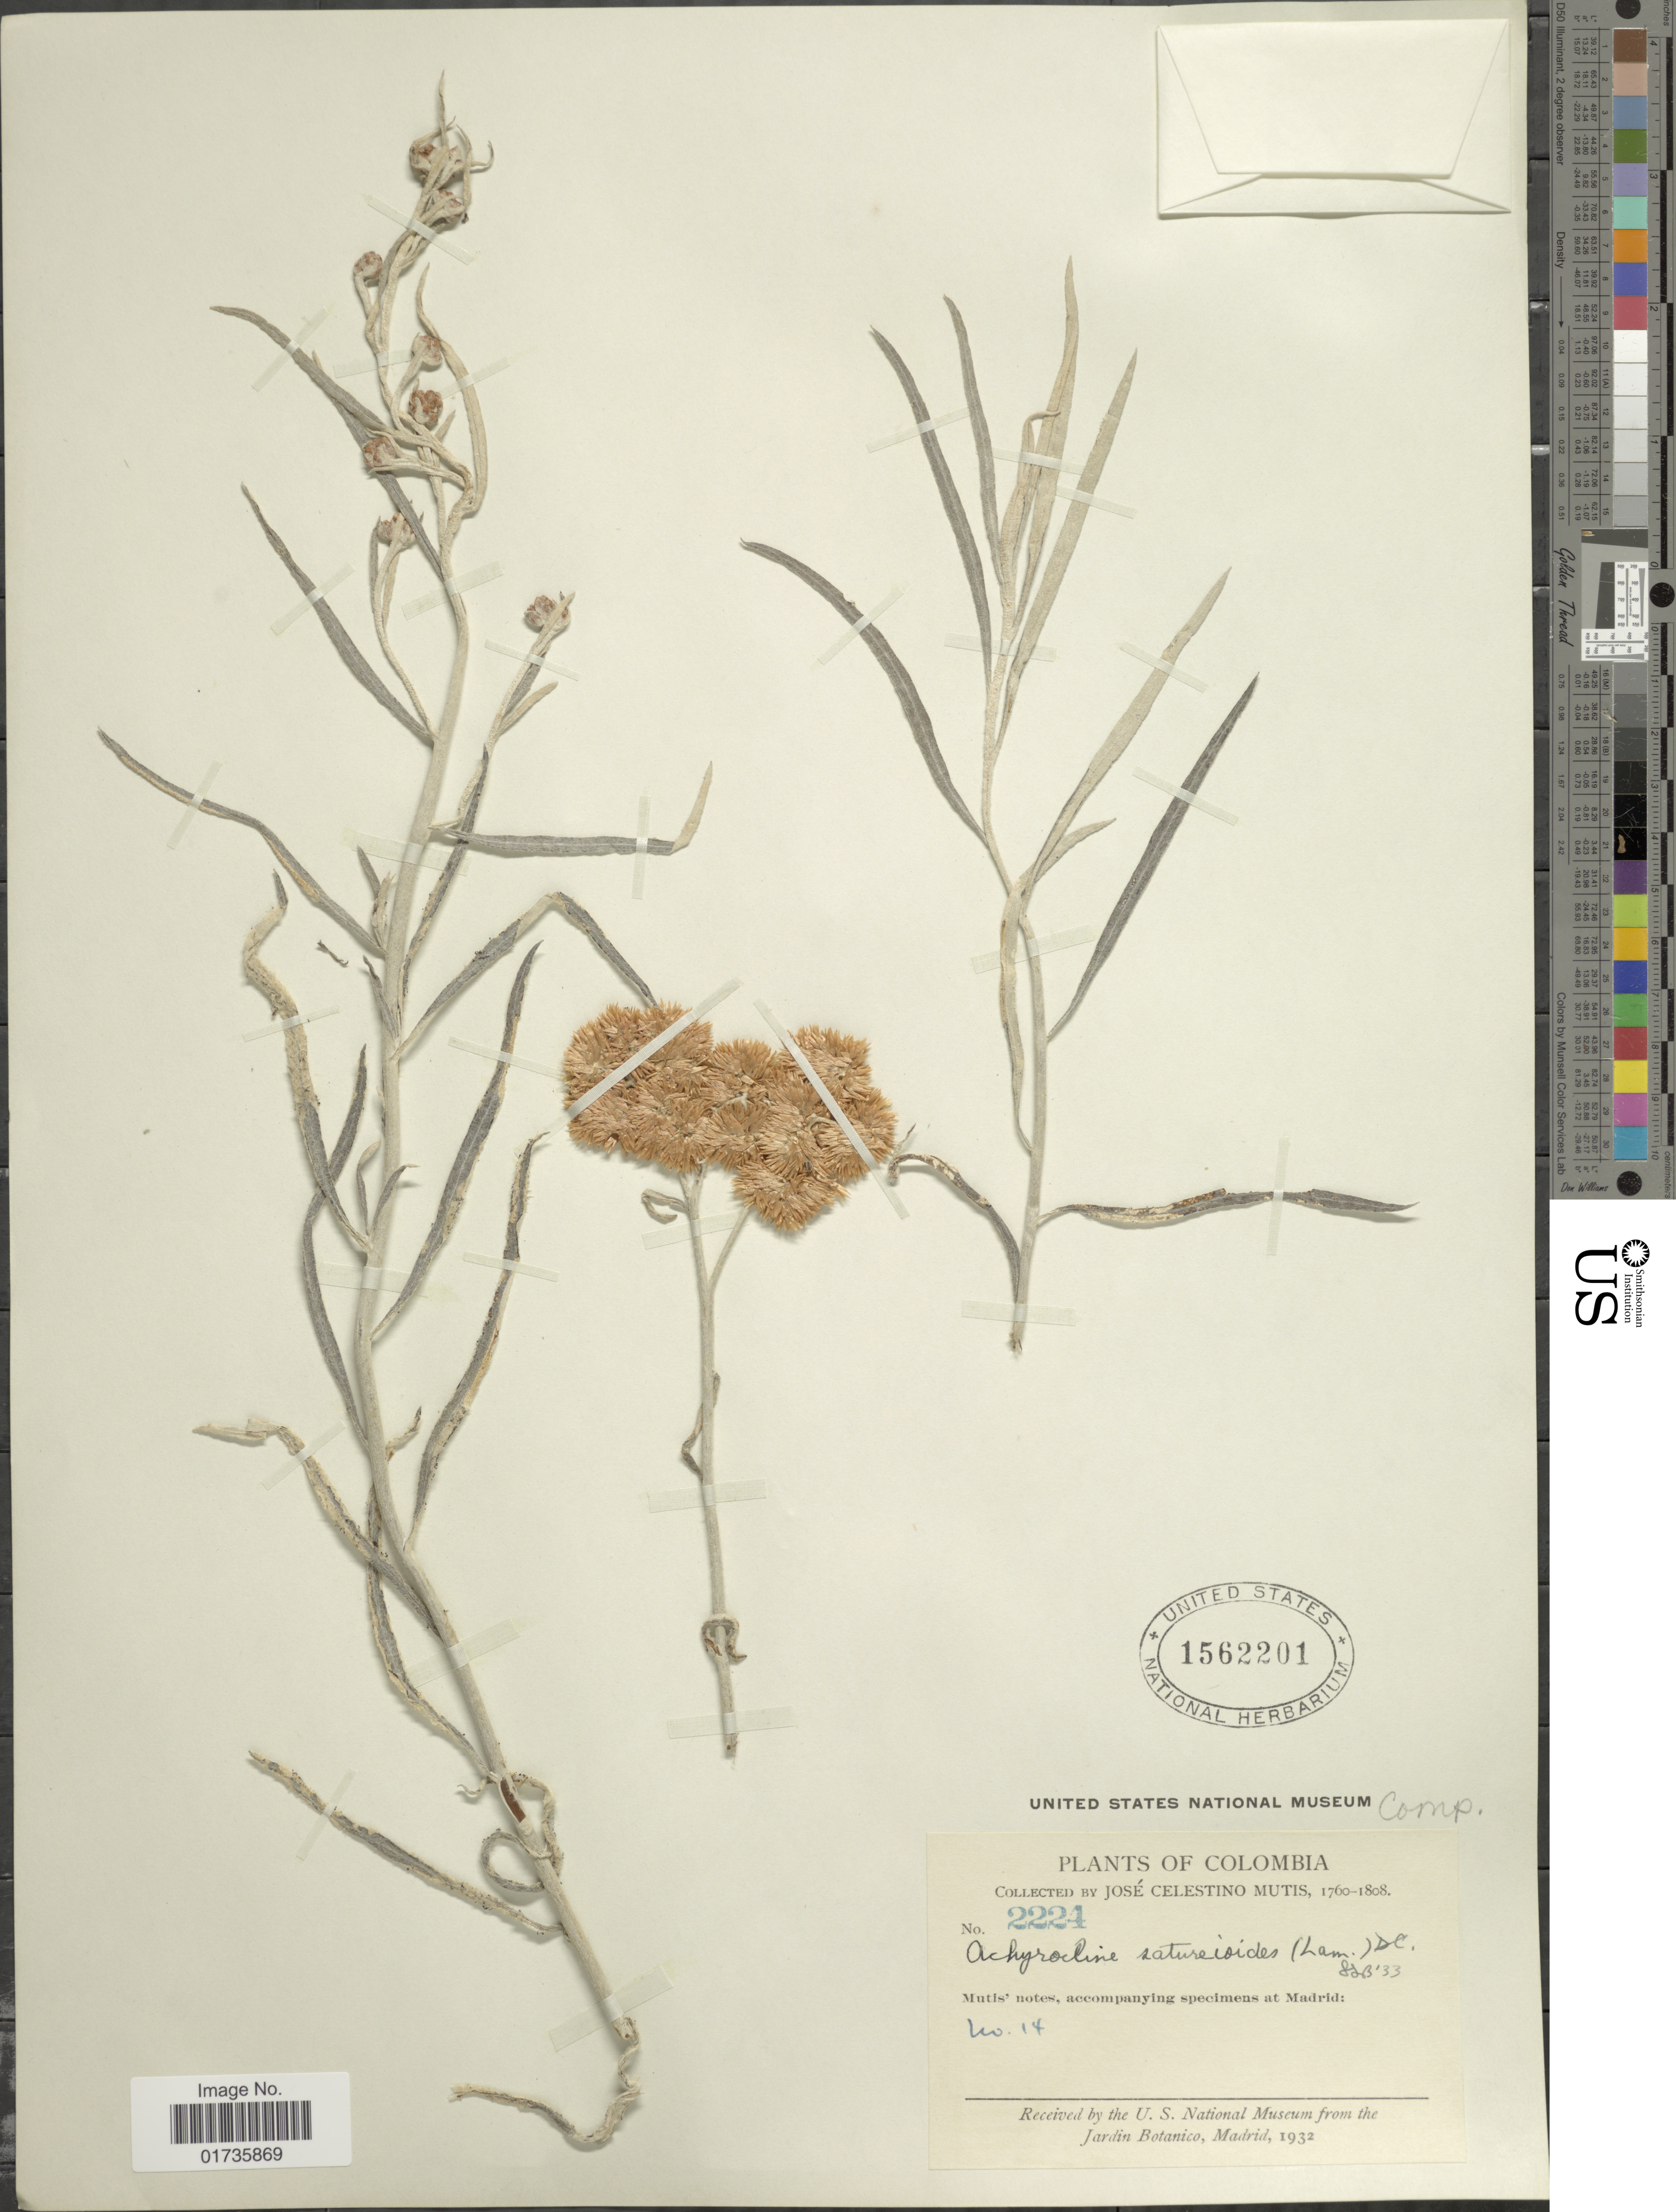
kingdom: Plantae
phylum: Tracheophyta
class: Magnoliopsida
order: Asterales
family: Asteraceae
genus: Achyrocline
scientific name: Achyrocline satureioides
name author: (Lam.) DC.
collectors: J. C. B. Mutis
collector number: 2224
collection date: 1760/1808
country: Colombia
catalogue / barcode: US 1562201